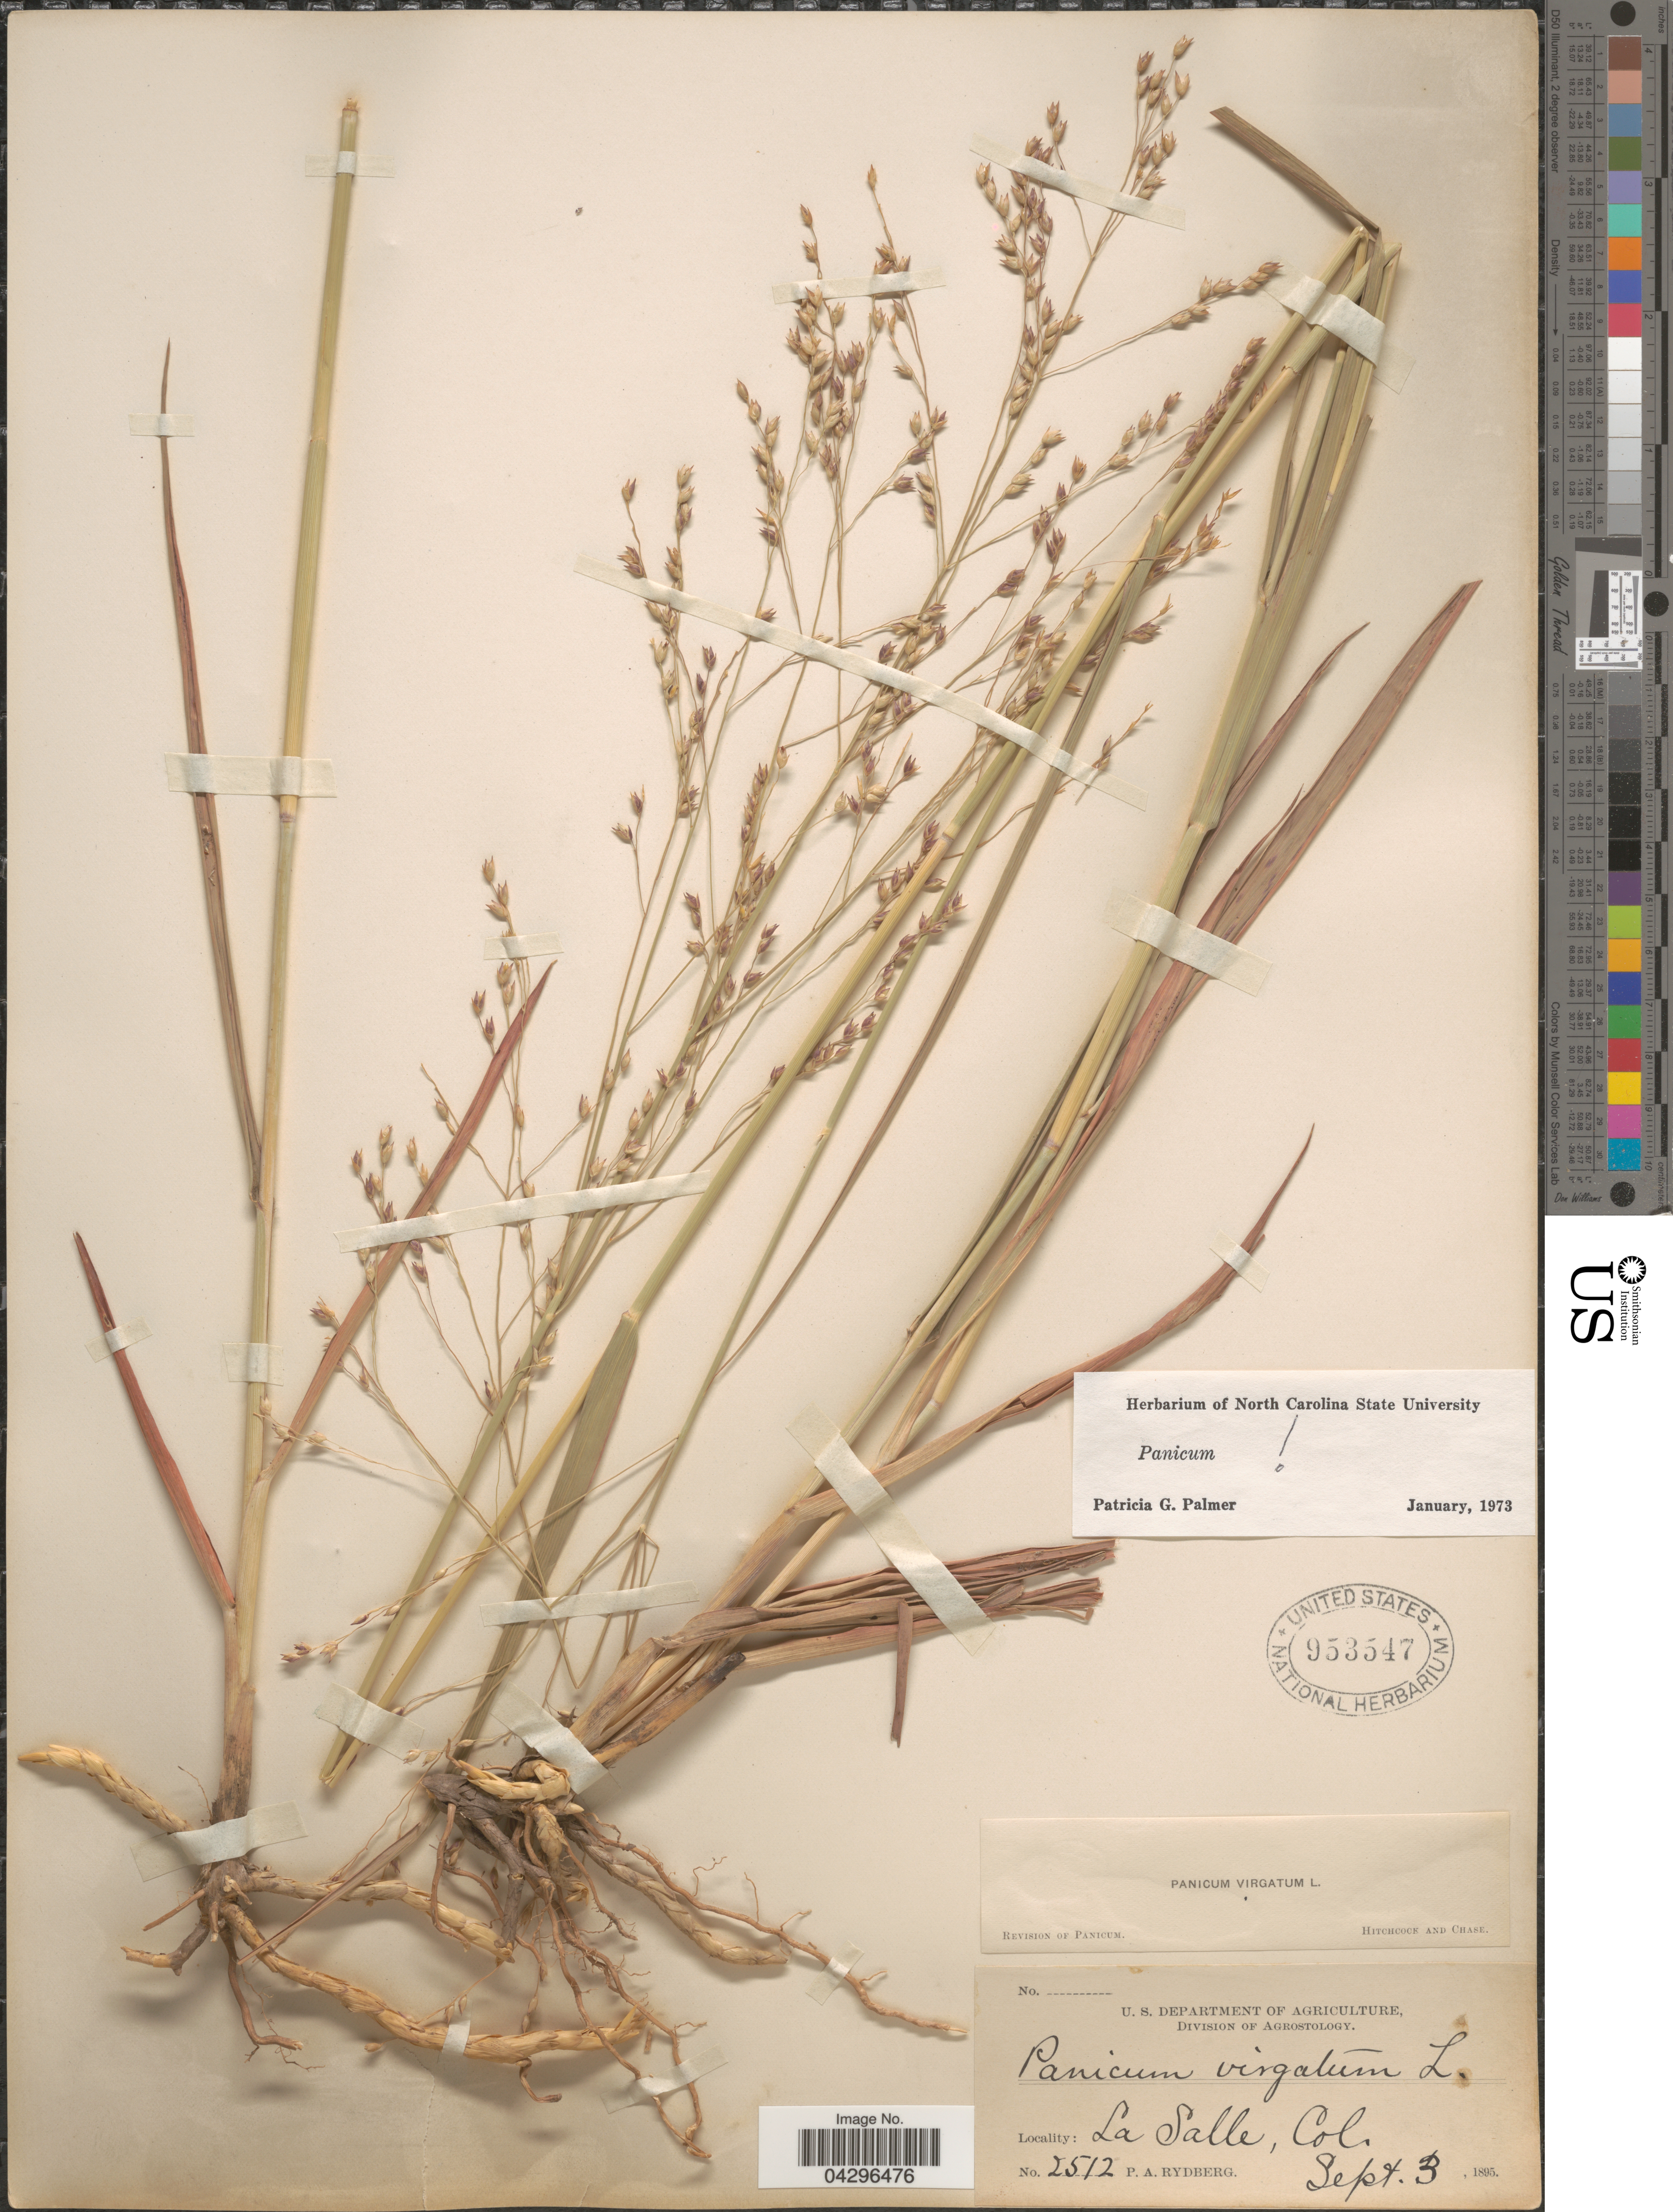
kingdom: Plantae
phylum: Tracheophyta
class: Liliopsida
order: Poales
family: Poaceae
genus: Panicum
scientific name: Panicum virgatum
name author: L.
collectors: P. A. Rydberg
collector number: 2512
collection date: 1895-09-03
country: United States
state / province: Colorado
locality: La Salle.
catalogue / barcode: US 953547